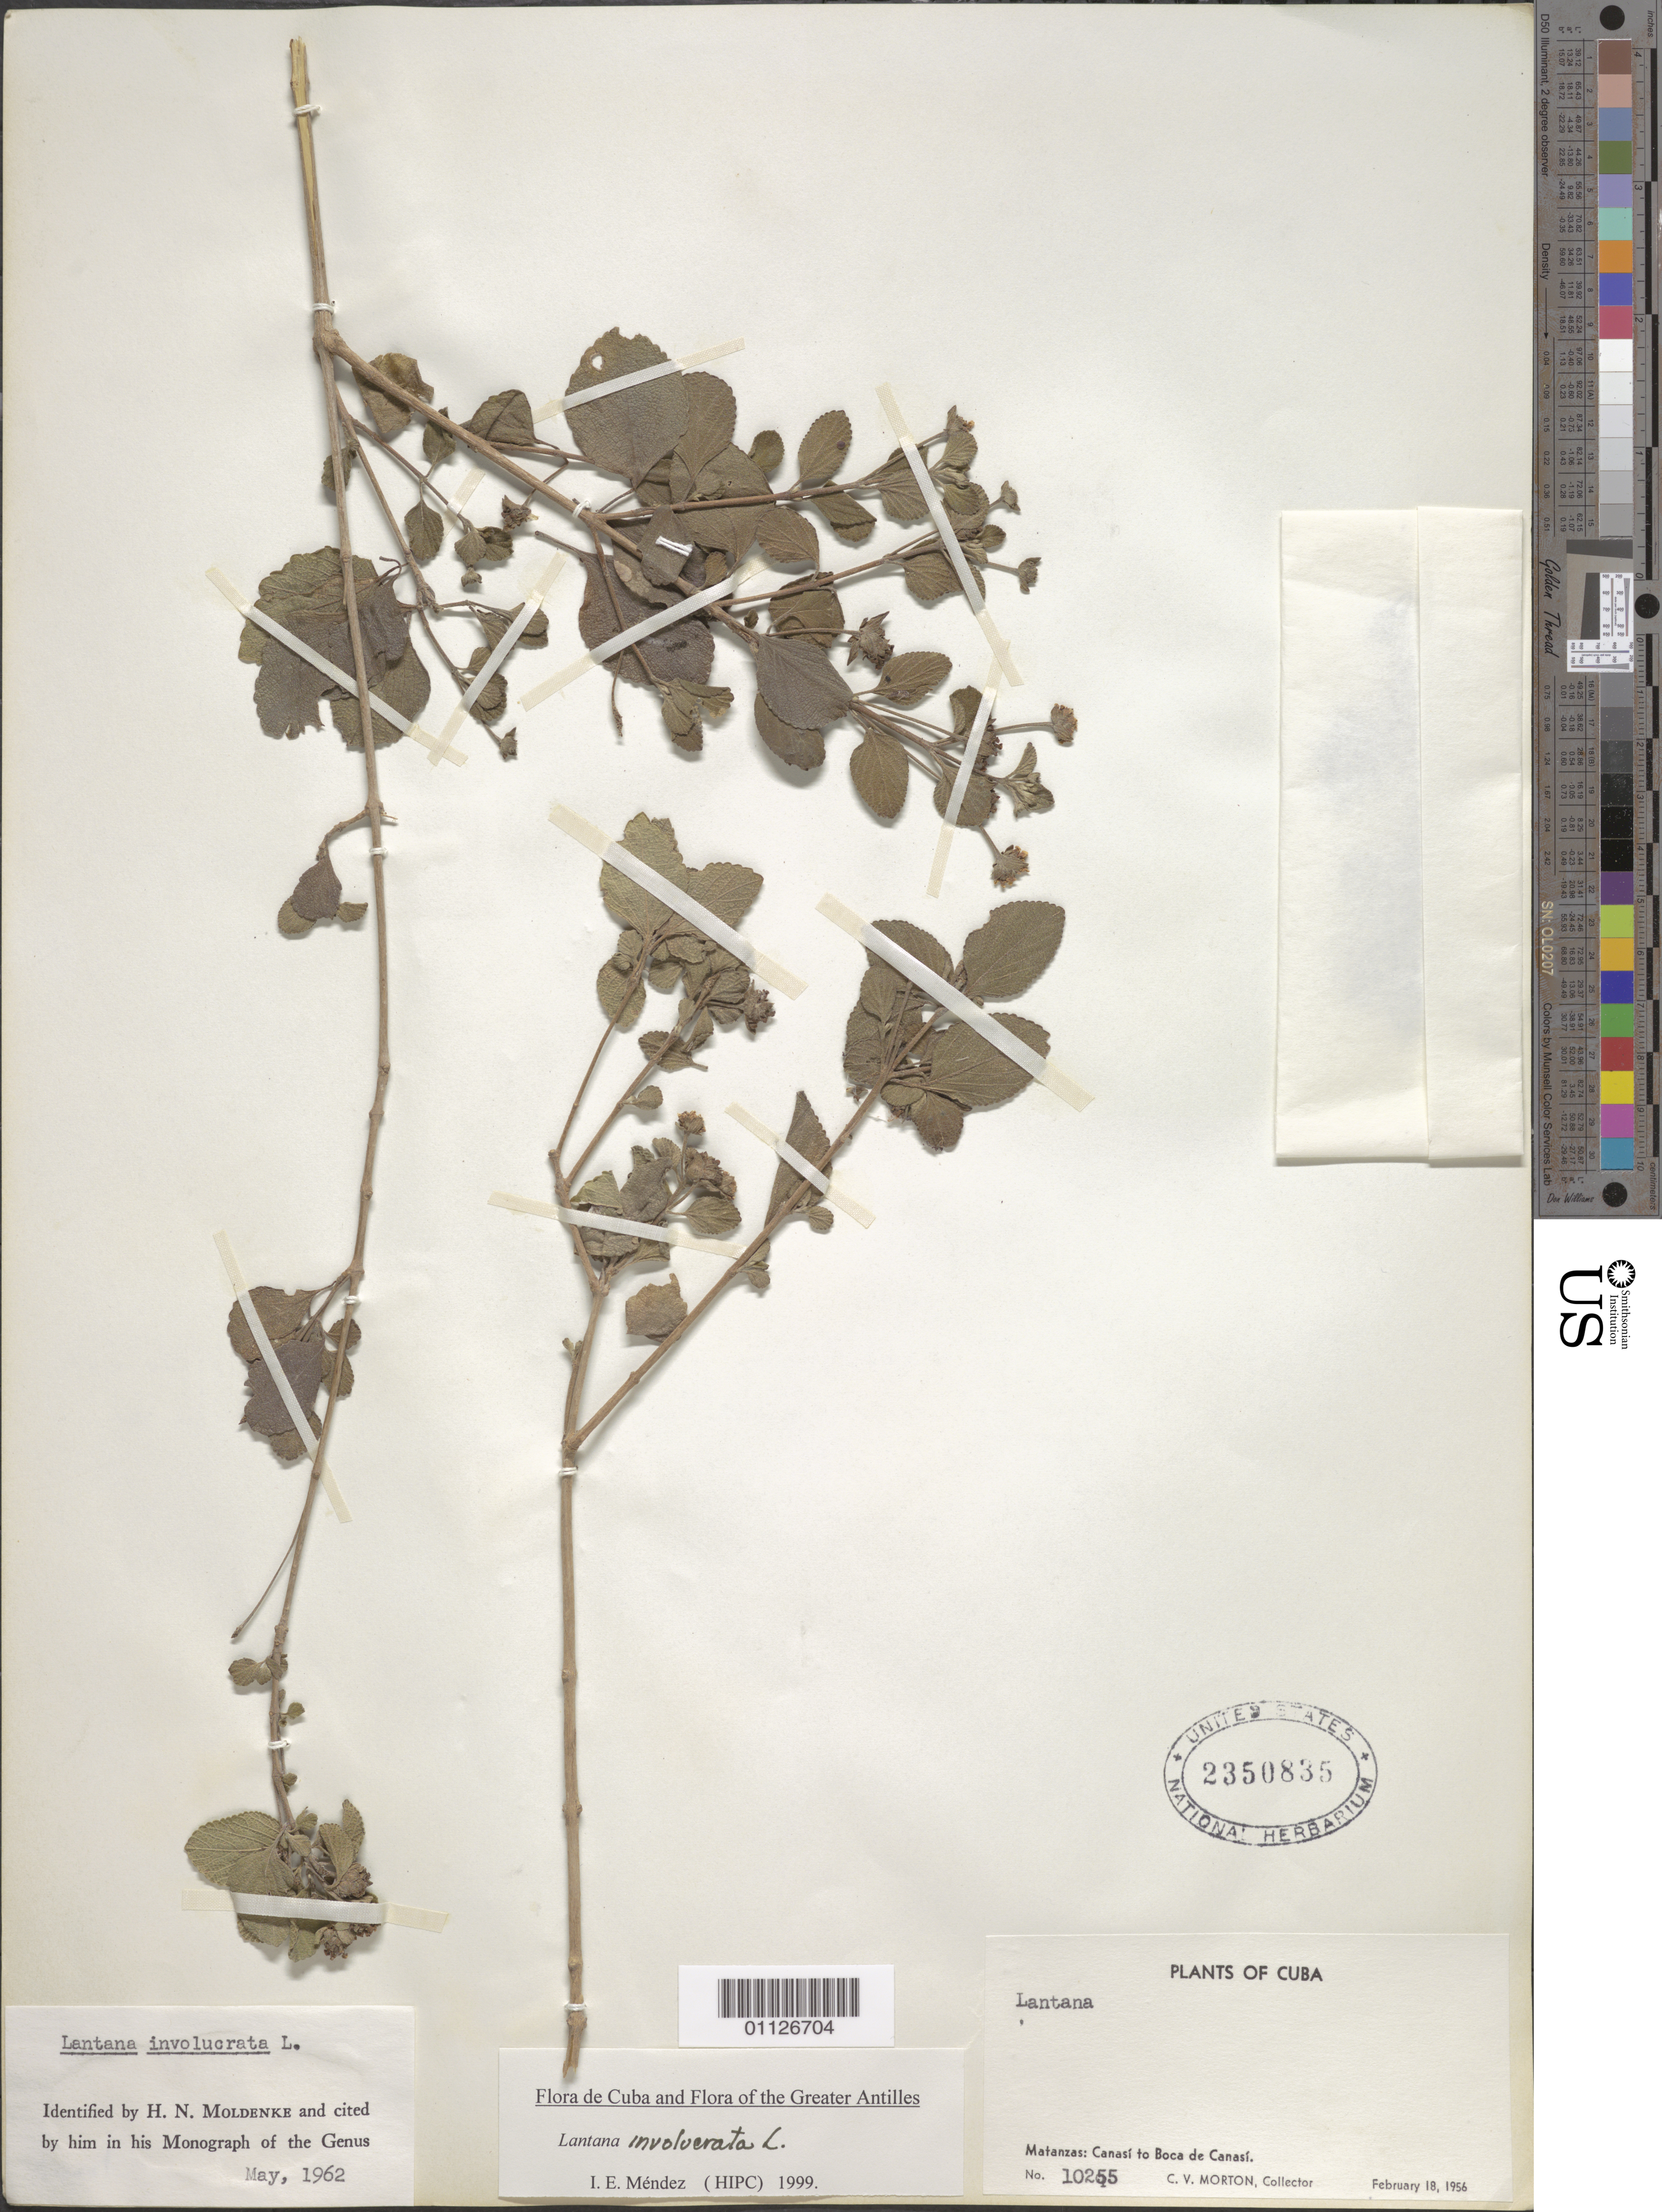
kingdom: Plantae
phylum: Tracheophyta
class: Magnoliopsida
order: Lamiales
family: Verbenaceae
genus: Lantana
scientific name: Lantana involucrata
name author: L.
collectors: C. V. Morton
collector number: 10255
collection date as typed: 18 Feb 1956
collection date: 1956-02-18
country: Cuba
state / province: Matanzas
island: Cuba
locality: Canasí to Boca de Canasí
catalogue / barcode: US 2350835